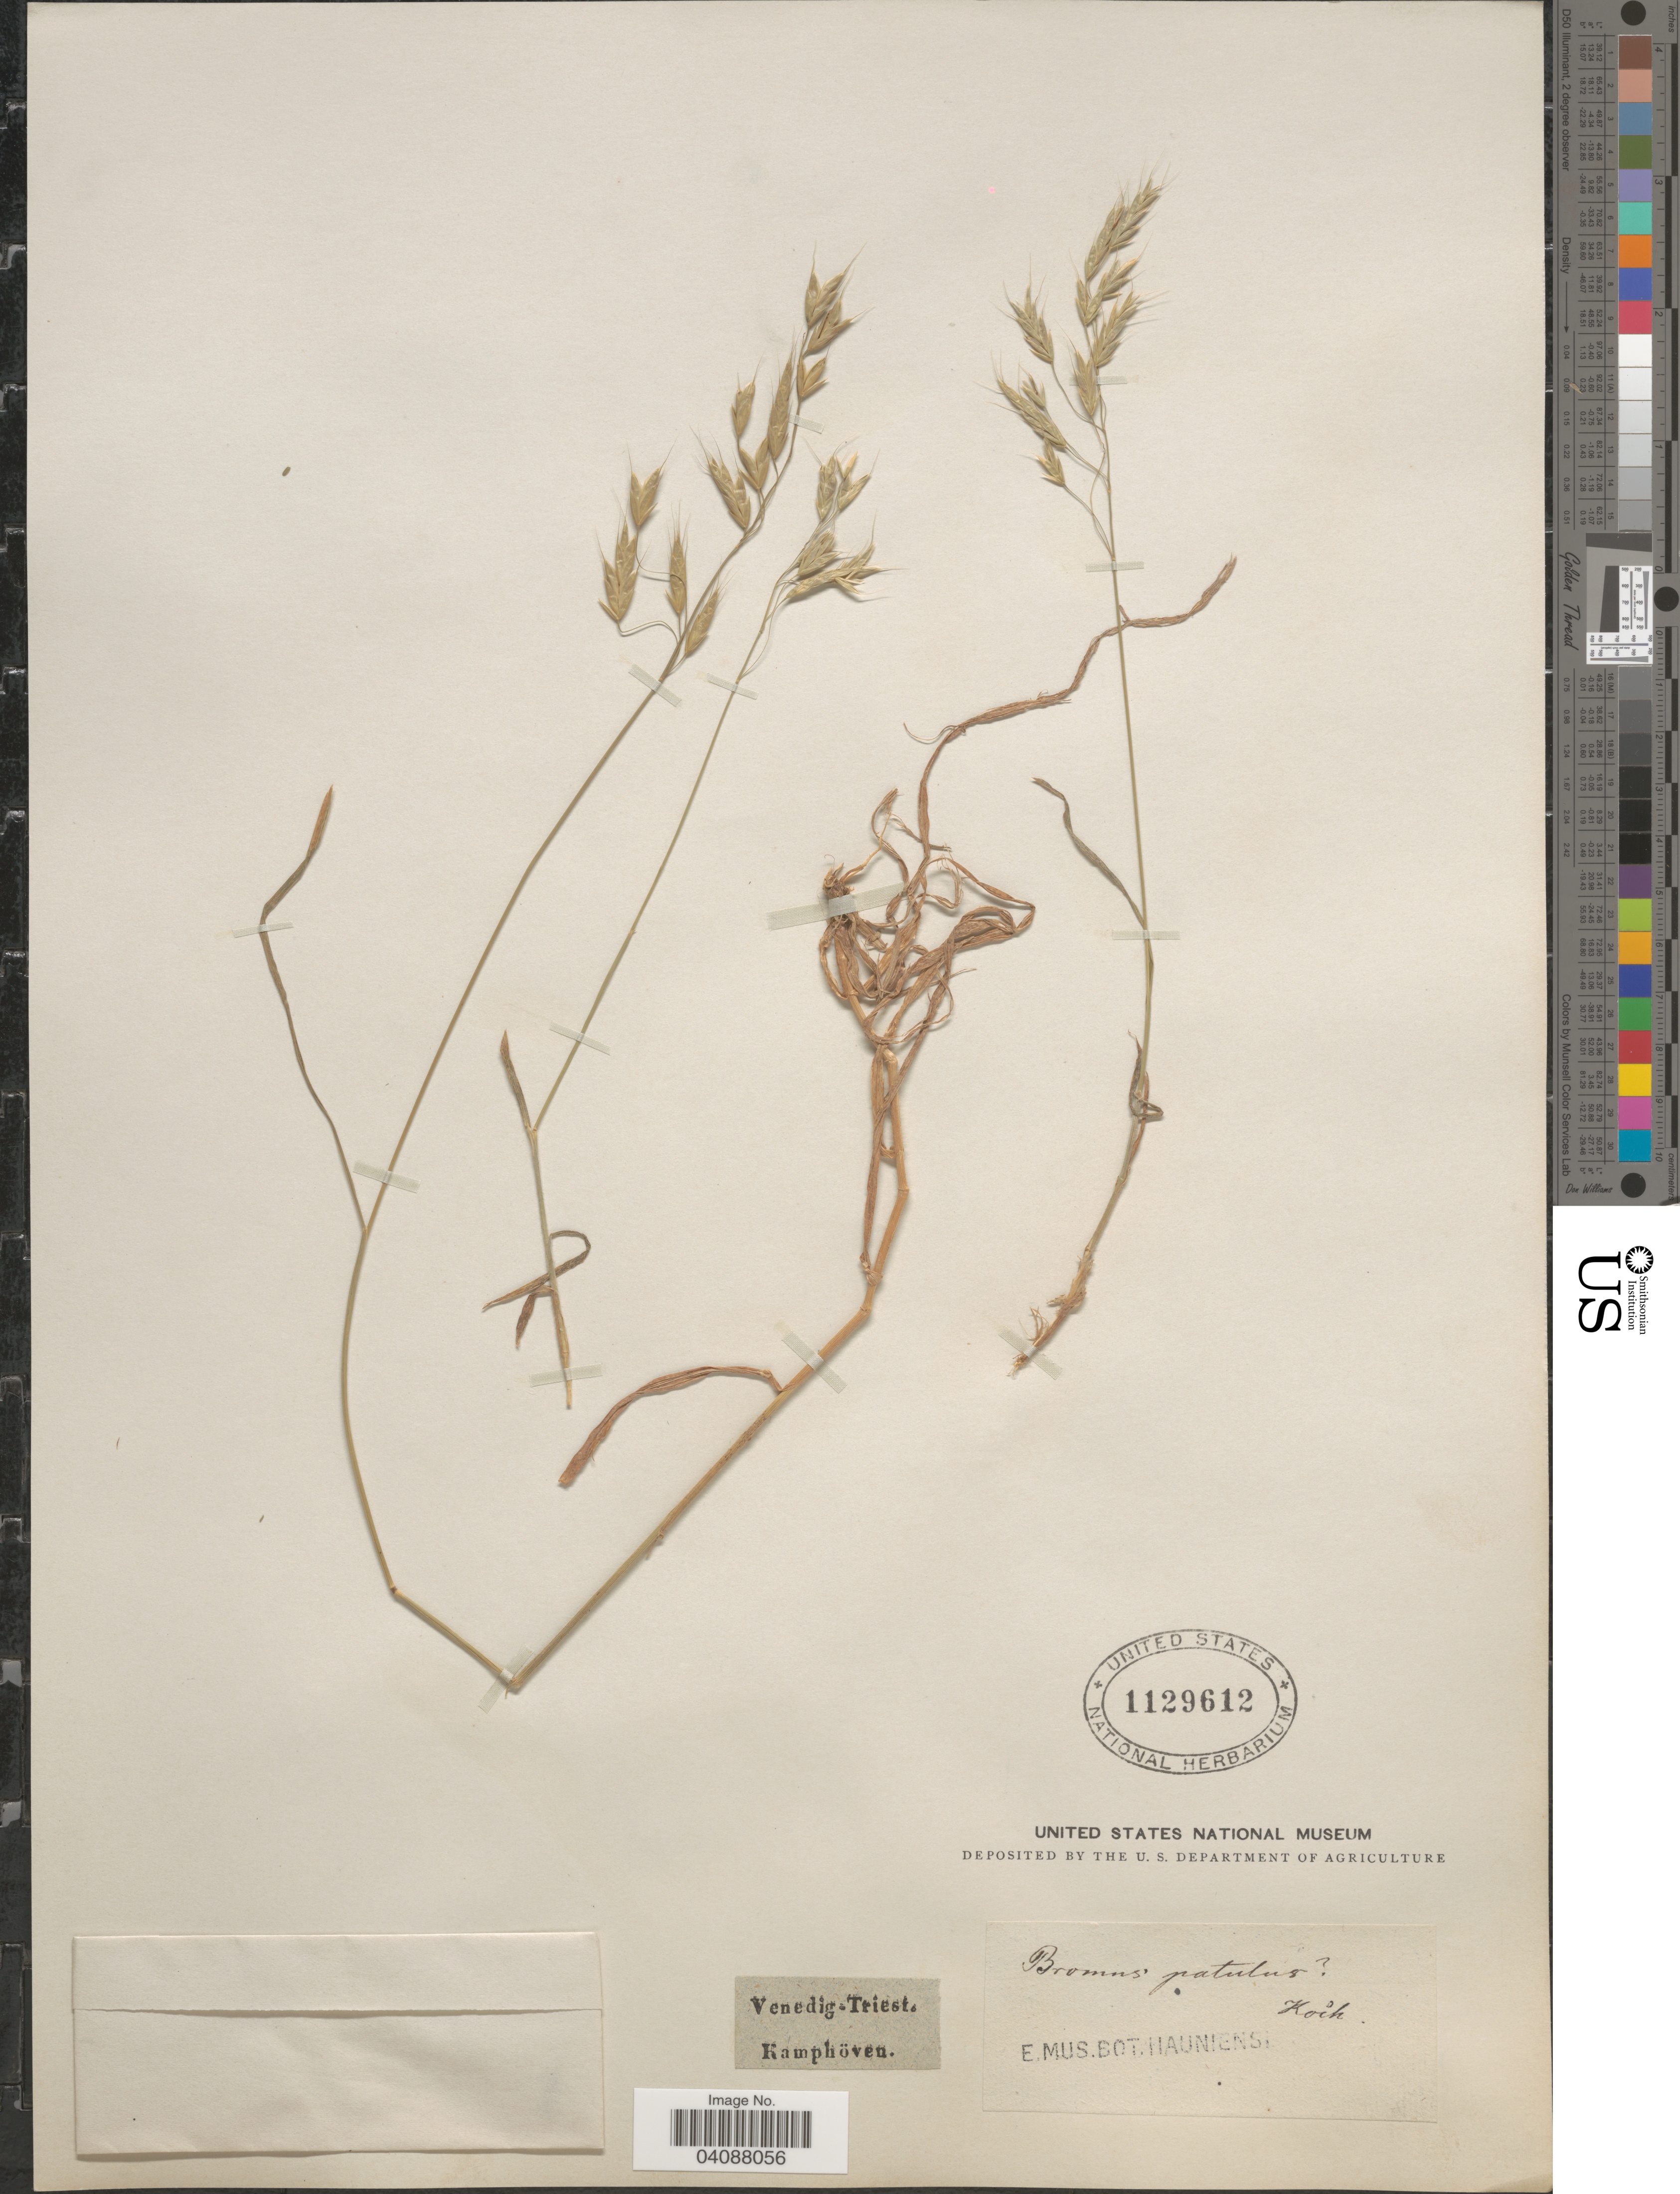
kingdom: Plantae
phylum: Tracheophyta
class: Liliopsida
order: Poales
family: Poaceae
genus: Bromus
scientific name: Bromus japonicus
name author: Houtt.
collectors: Kamphöven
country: Italy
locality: Venedig-Triest.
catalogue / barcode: US 1129612